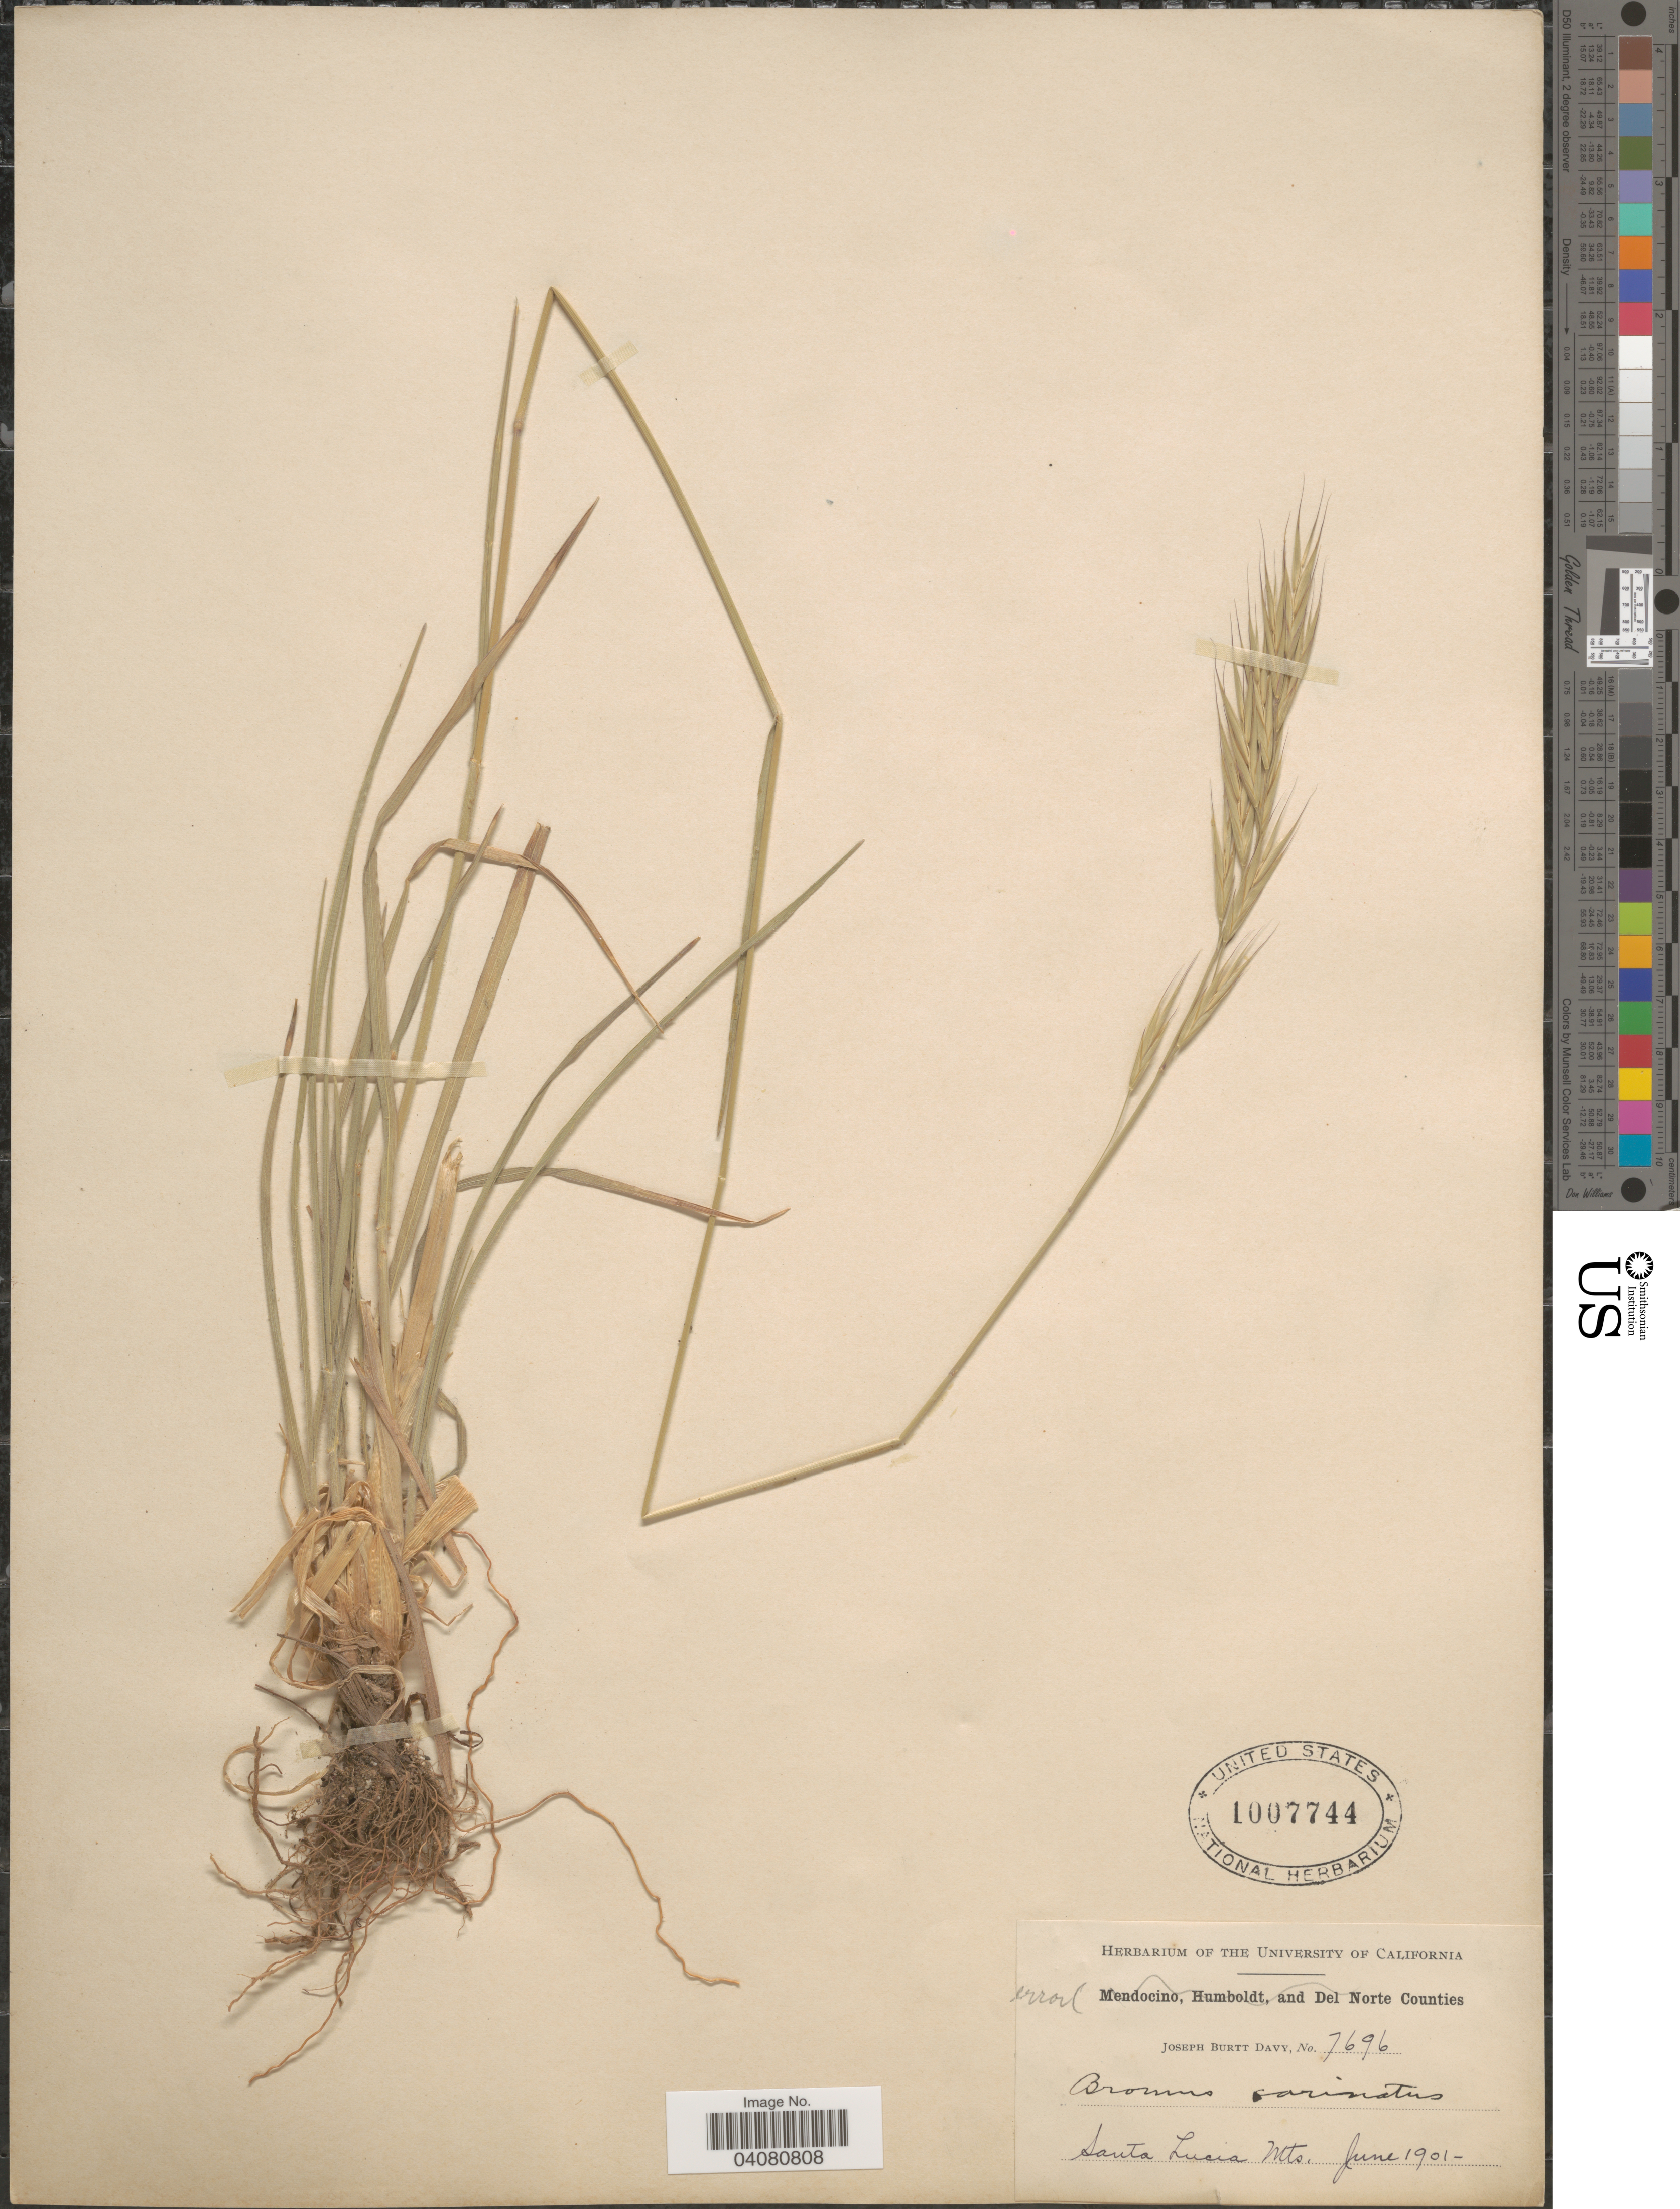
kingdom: Plantae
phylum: Tracheophyta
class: Liliopsida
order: Poales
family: Poaceae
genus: Bromus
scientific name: Bromus carinatus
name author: Hook. & Arn.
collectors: J. Burtt Davy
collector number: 7696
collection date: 1901-06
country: United States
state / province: California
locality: Santa Lucia Mts.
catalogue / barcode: US 100774